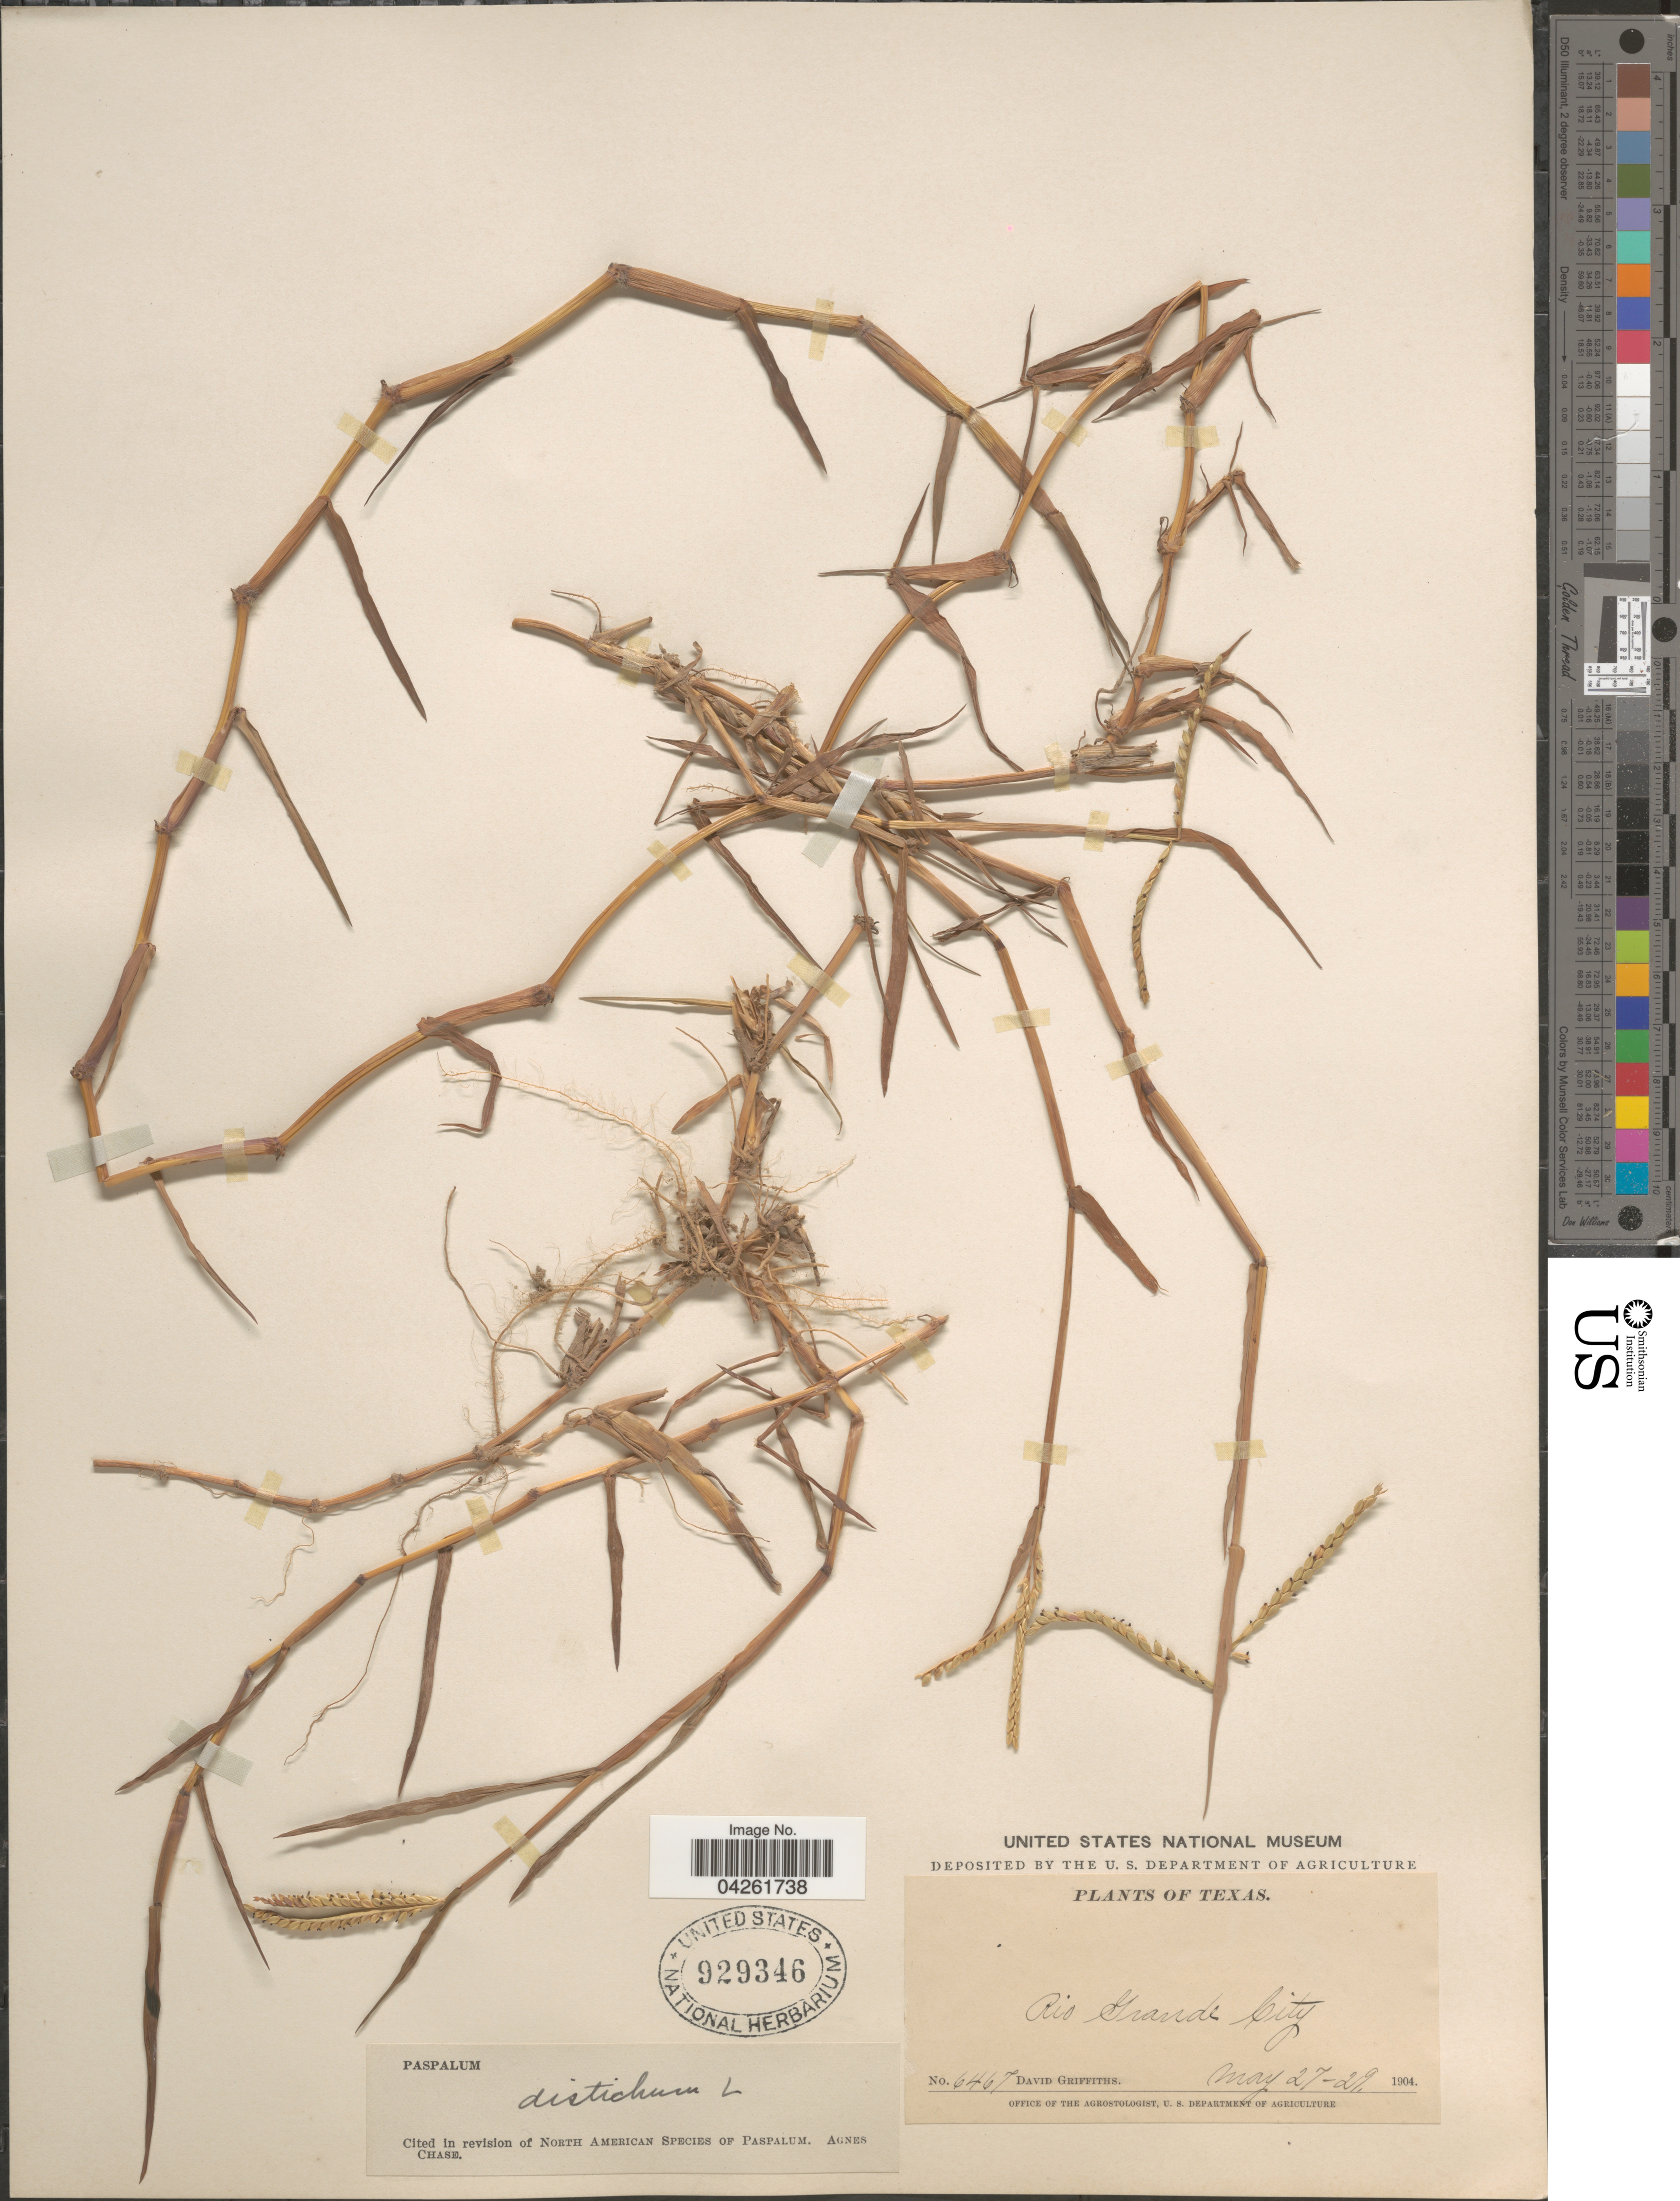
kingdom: Plantae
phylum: Tracheophyta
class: Liliopsida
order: Poales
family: Poaceae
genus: Paspalum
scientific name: Paspalum distichum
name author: L.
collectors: D. Griffiths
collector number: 6467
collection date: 1904-05-27/1904-05-29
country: United States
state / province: Texas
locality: Rio Grande City.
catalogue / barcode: US 929346